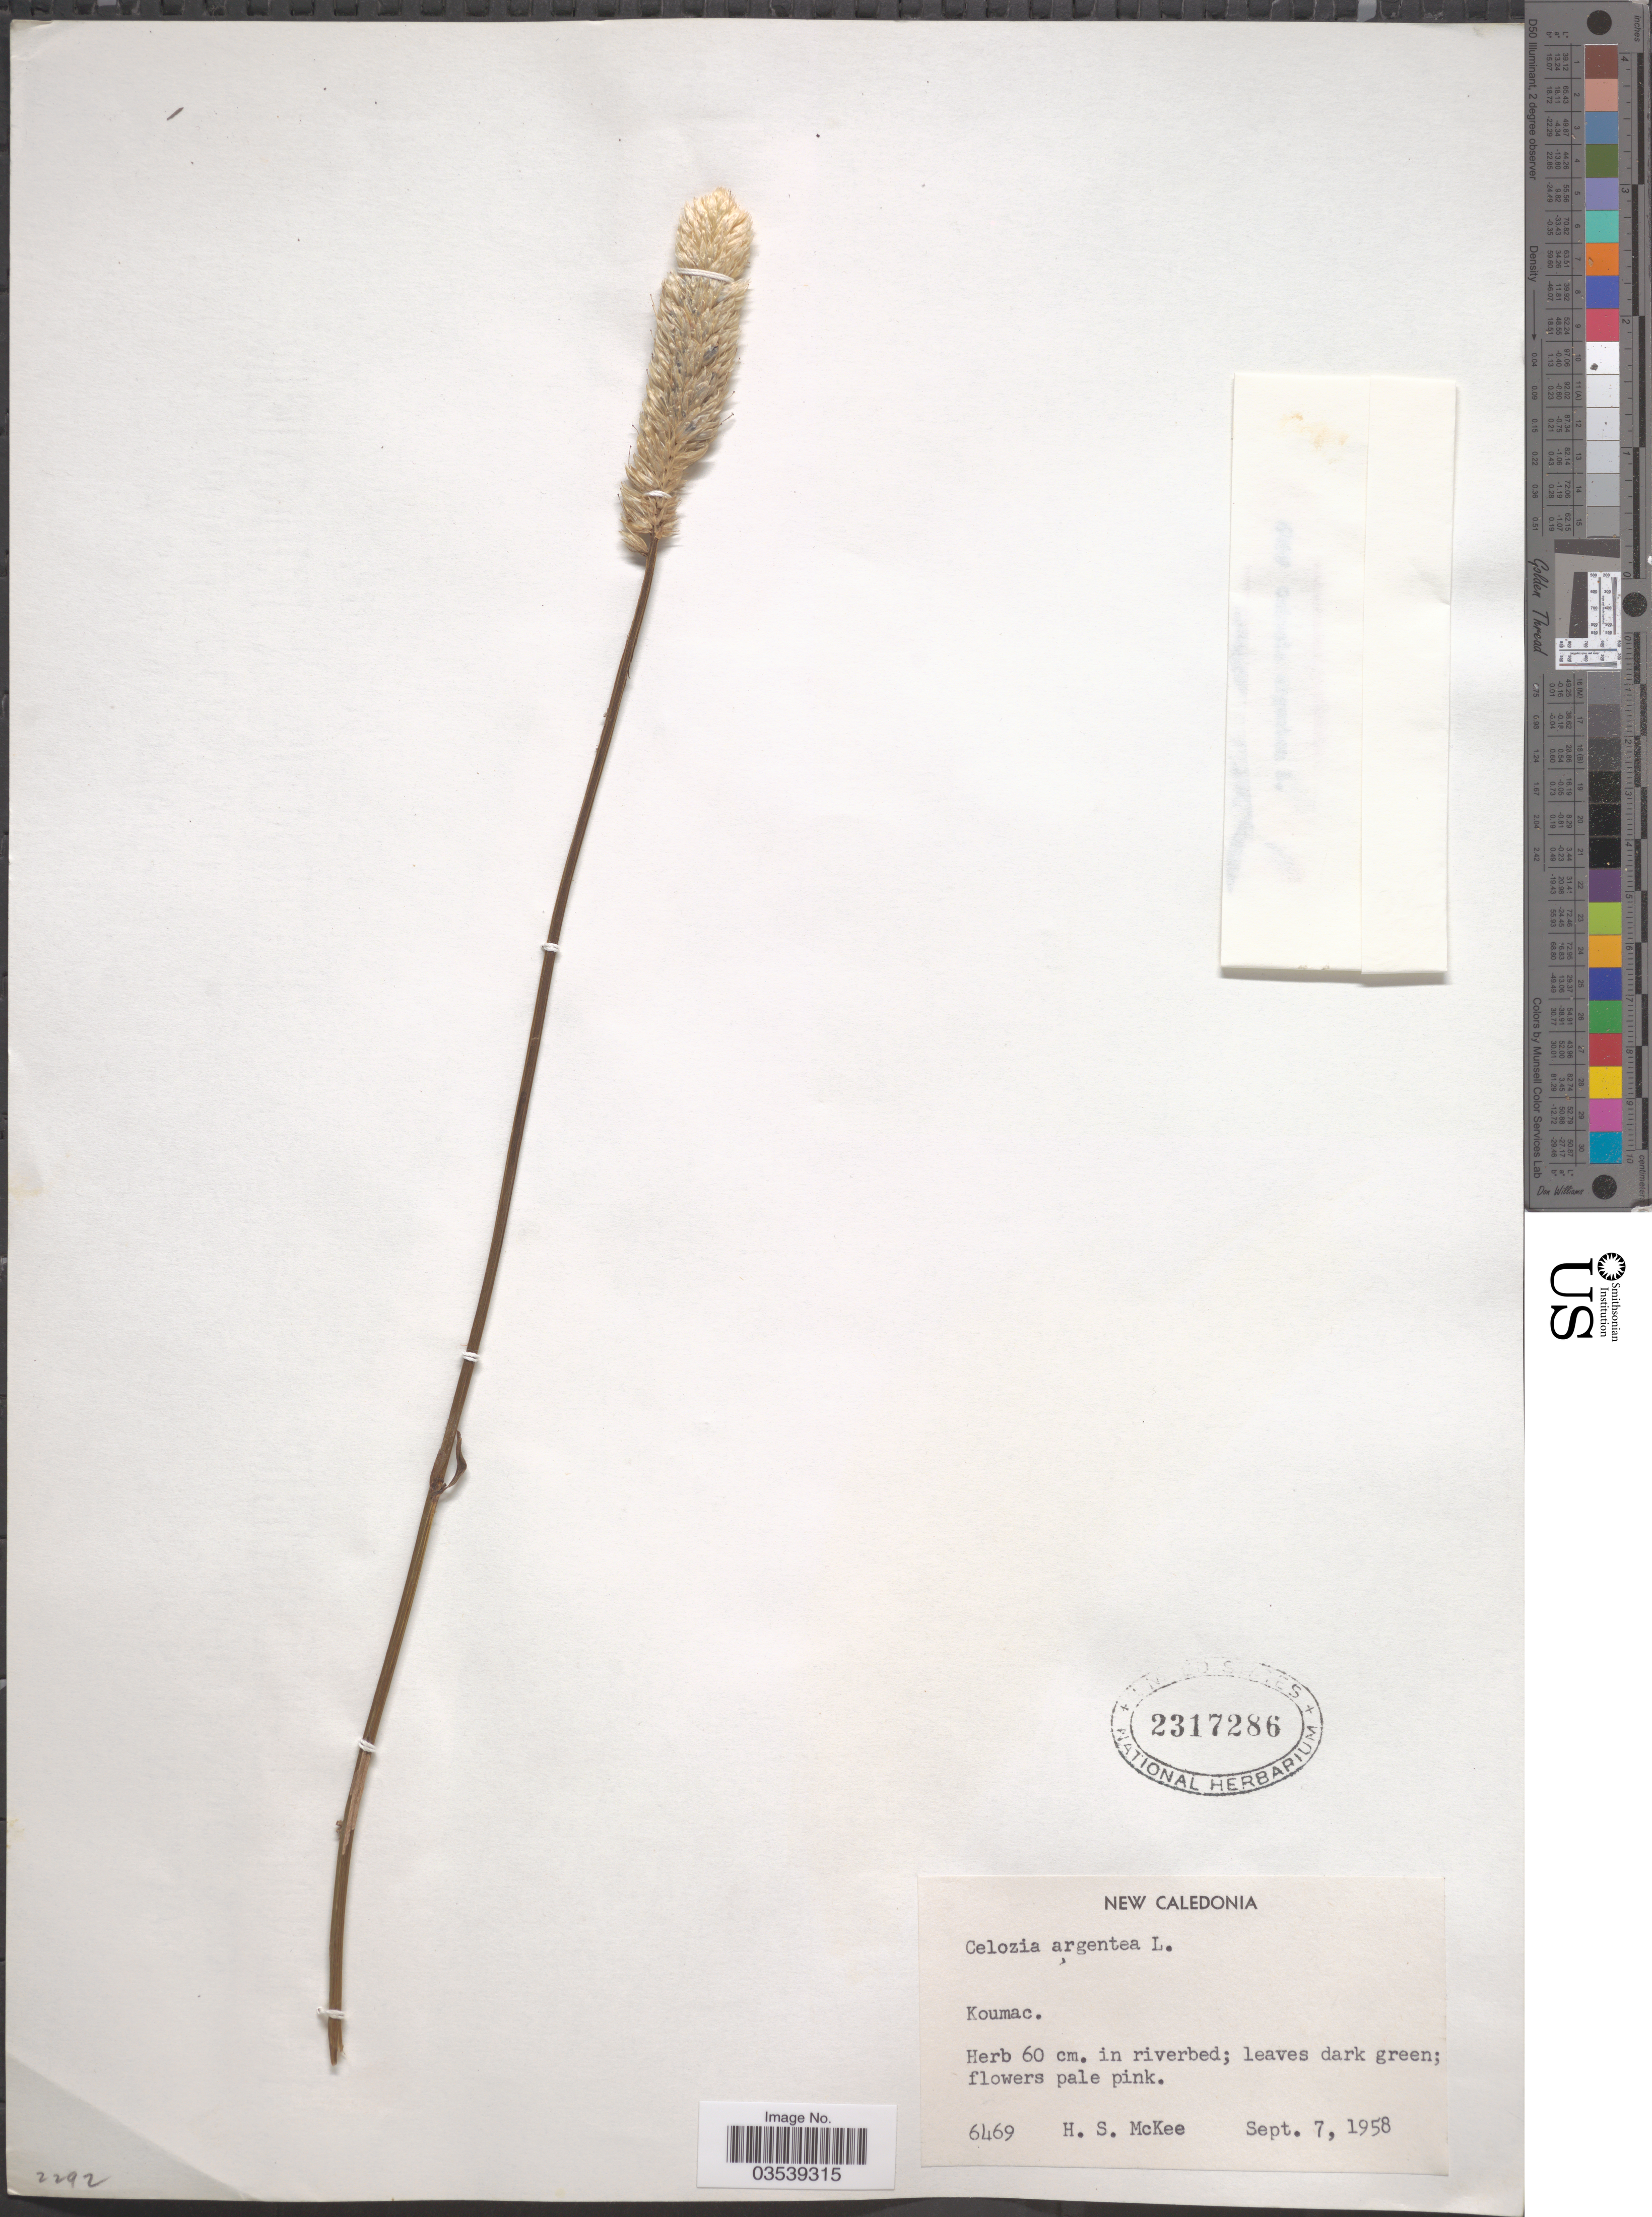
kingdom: Plantae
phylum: Tracheophyta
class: Magnoliopsida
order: Caryophyllales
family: Amaranthaceae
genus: Celosia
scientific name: Celosia argentea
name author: L.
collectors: H. S. McKee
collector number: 6469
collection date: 1958-09-07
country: New Caledonia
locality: Koumac.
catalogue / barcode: US 2317286